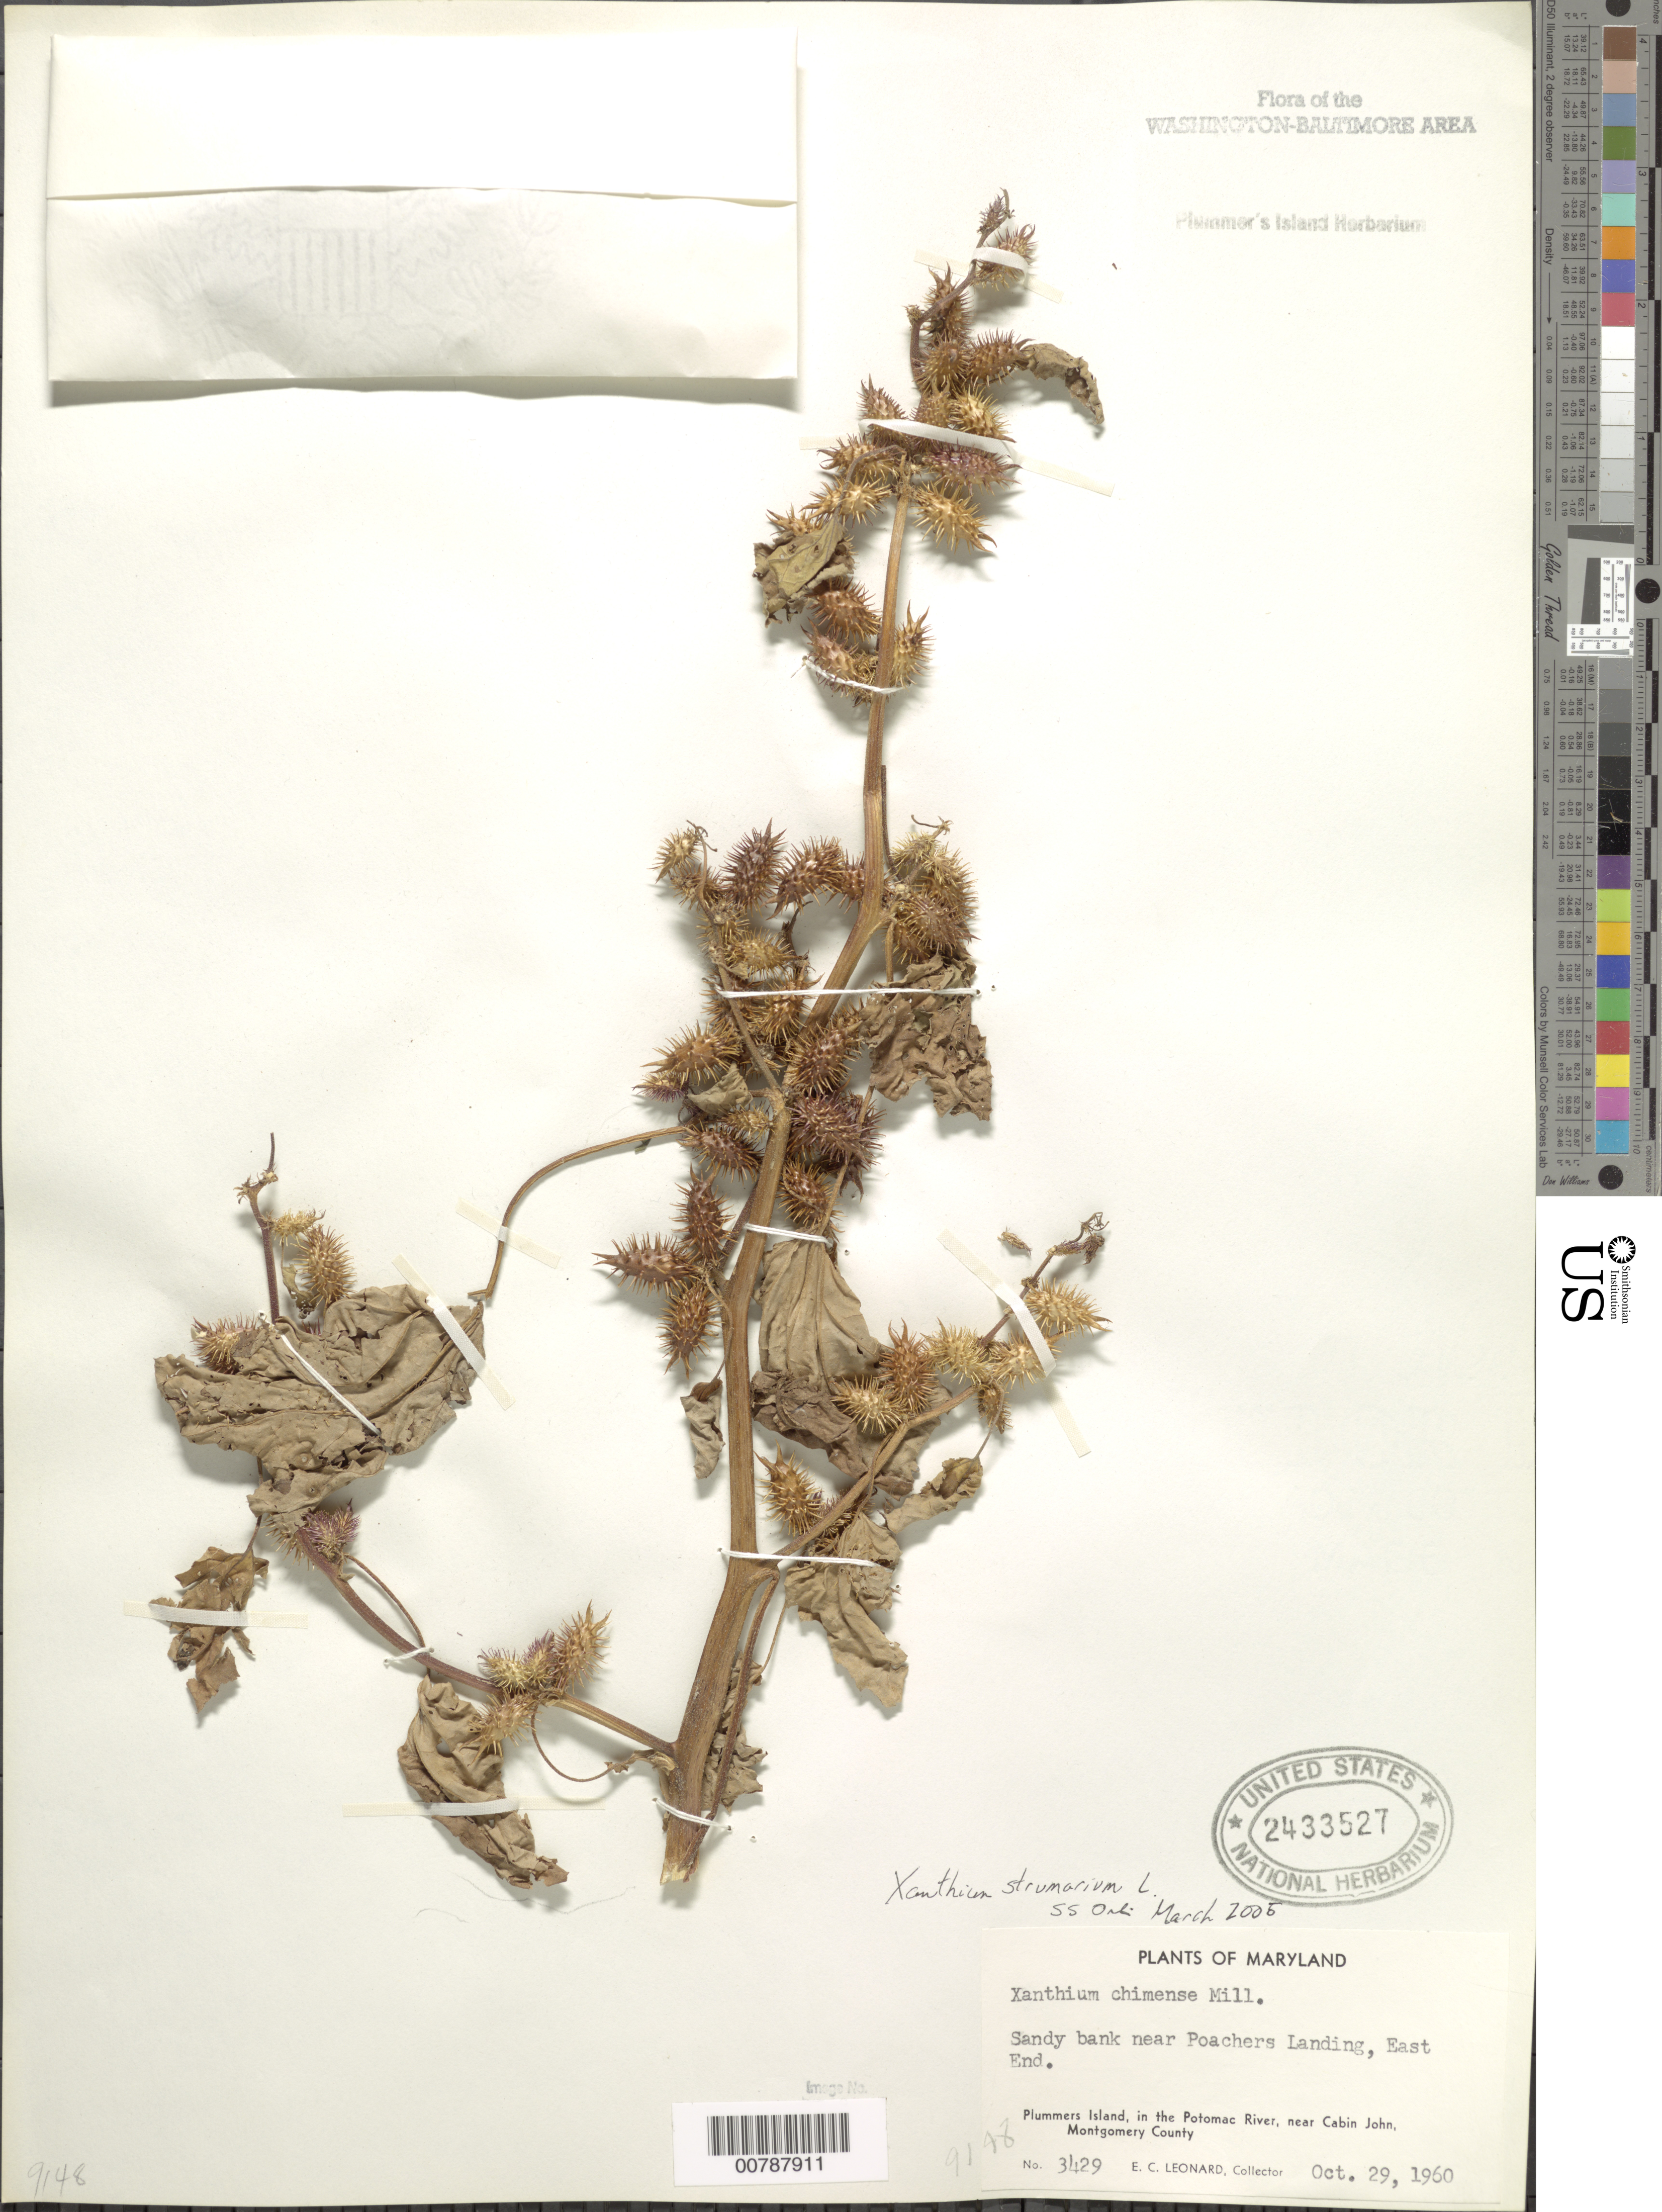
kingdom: Plantae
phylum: Tracheophyta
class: Magnoliopsida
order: Asterales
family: Asteraceae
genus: Xanthium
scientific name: Xanthium strumarium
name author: L.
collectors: E. C. Leonard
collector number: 3429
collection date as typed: Oct. 29, 1960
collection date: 1960-10-29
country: United States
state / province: Maryland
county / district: Montgomery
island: Plummers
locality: Plummer's Island; east end near Poachers Landing C. & O. Canal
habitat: Sandy bank.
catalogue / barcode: US 2433527